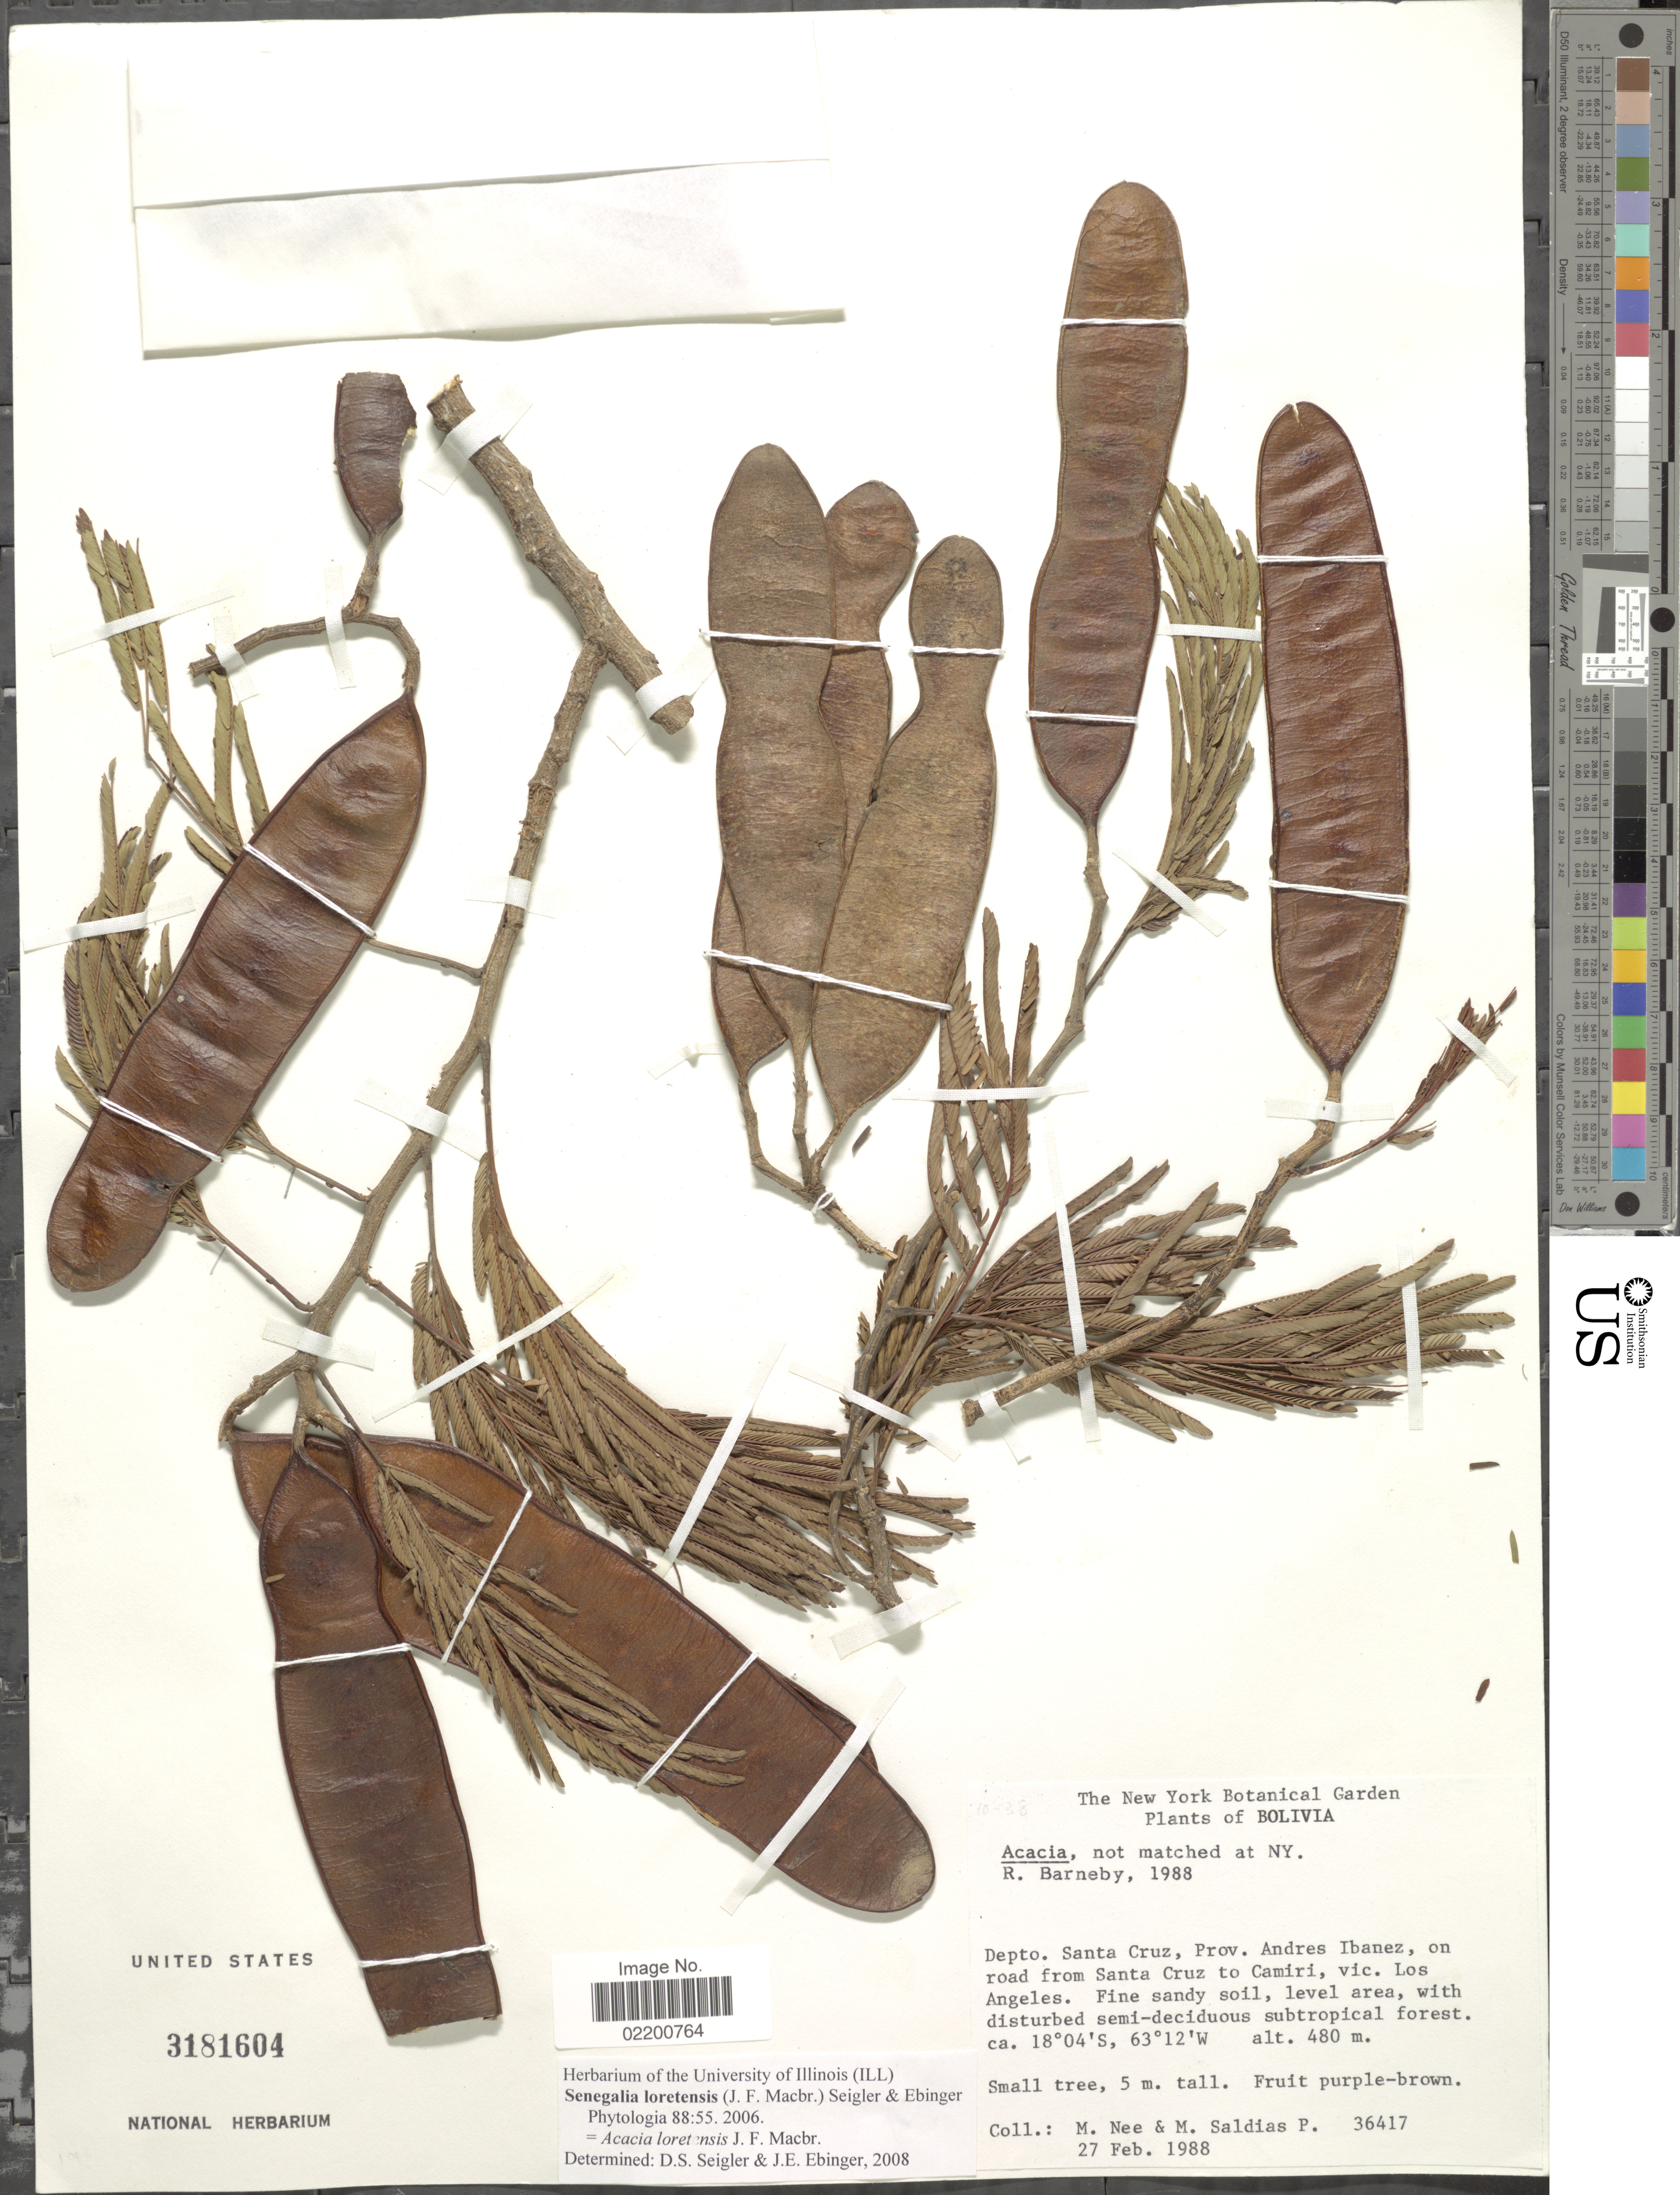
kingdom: Plantae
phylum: Tracheophyta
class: Magnoliopsida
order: Fabales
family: Fabaceae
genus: Senegalia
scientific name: Senegalia loretensis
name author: (J.F. Macbr.) Seigler & Ebinger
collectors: M. Nee & M. Saldias P.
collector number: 36417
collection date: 1988-02-27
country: Bolivia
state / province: Santa Cruz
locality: Depto. Santa Cruz, Prov. Andres Ibanez, on road from Santa Cruz to Camiri, vic. Los Angeles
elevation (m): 480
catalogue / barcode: US 3181604